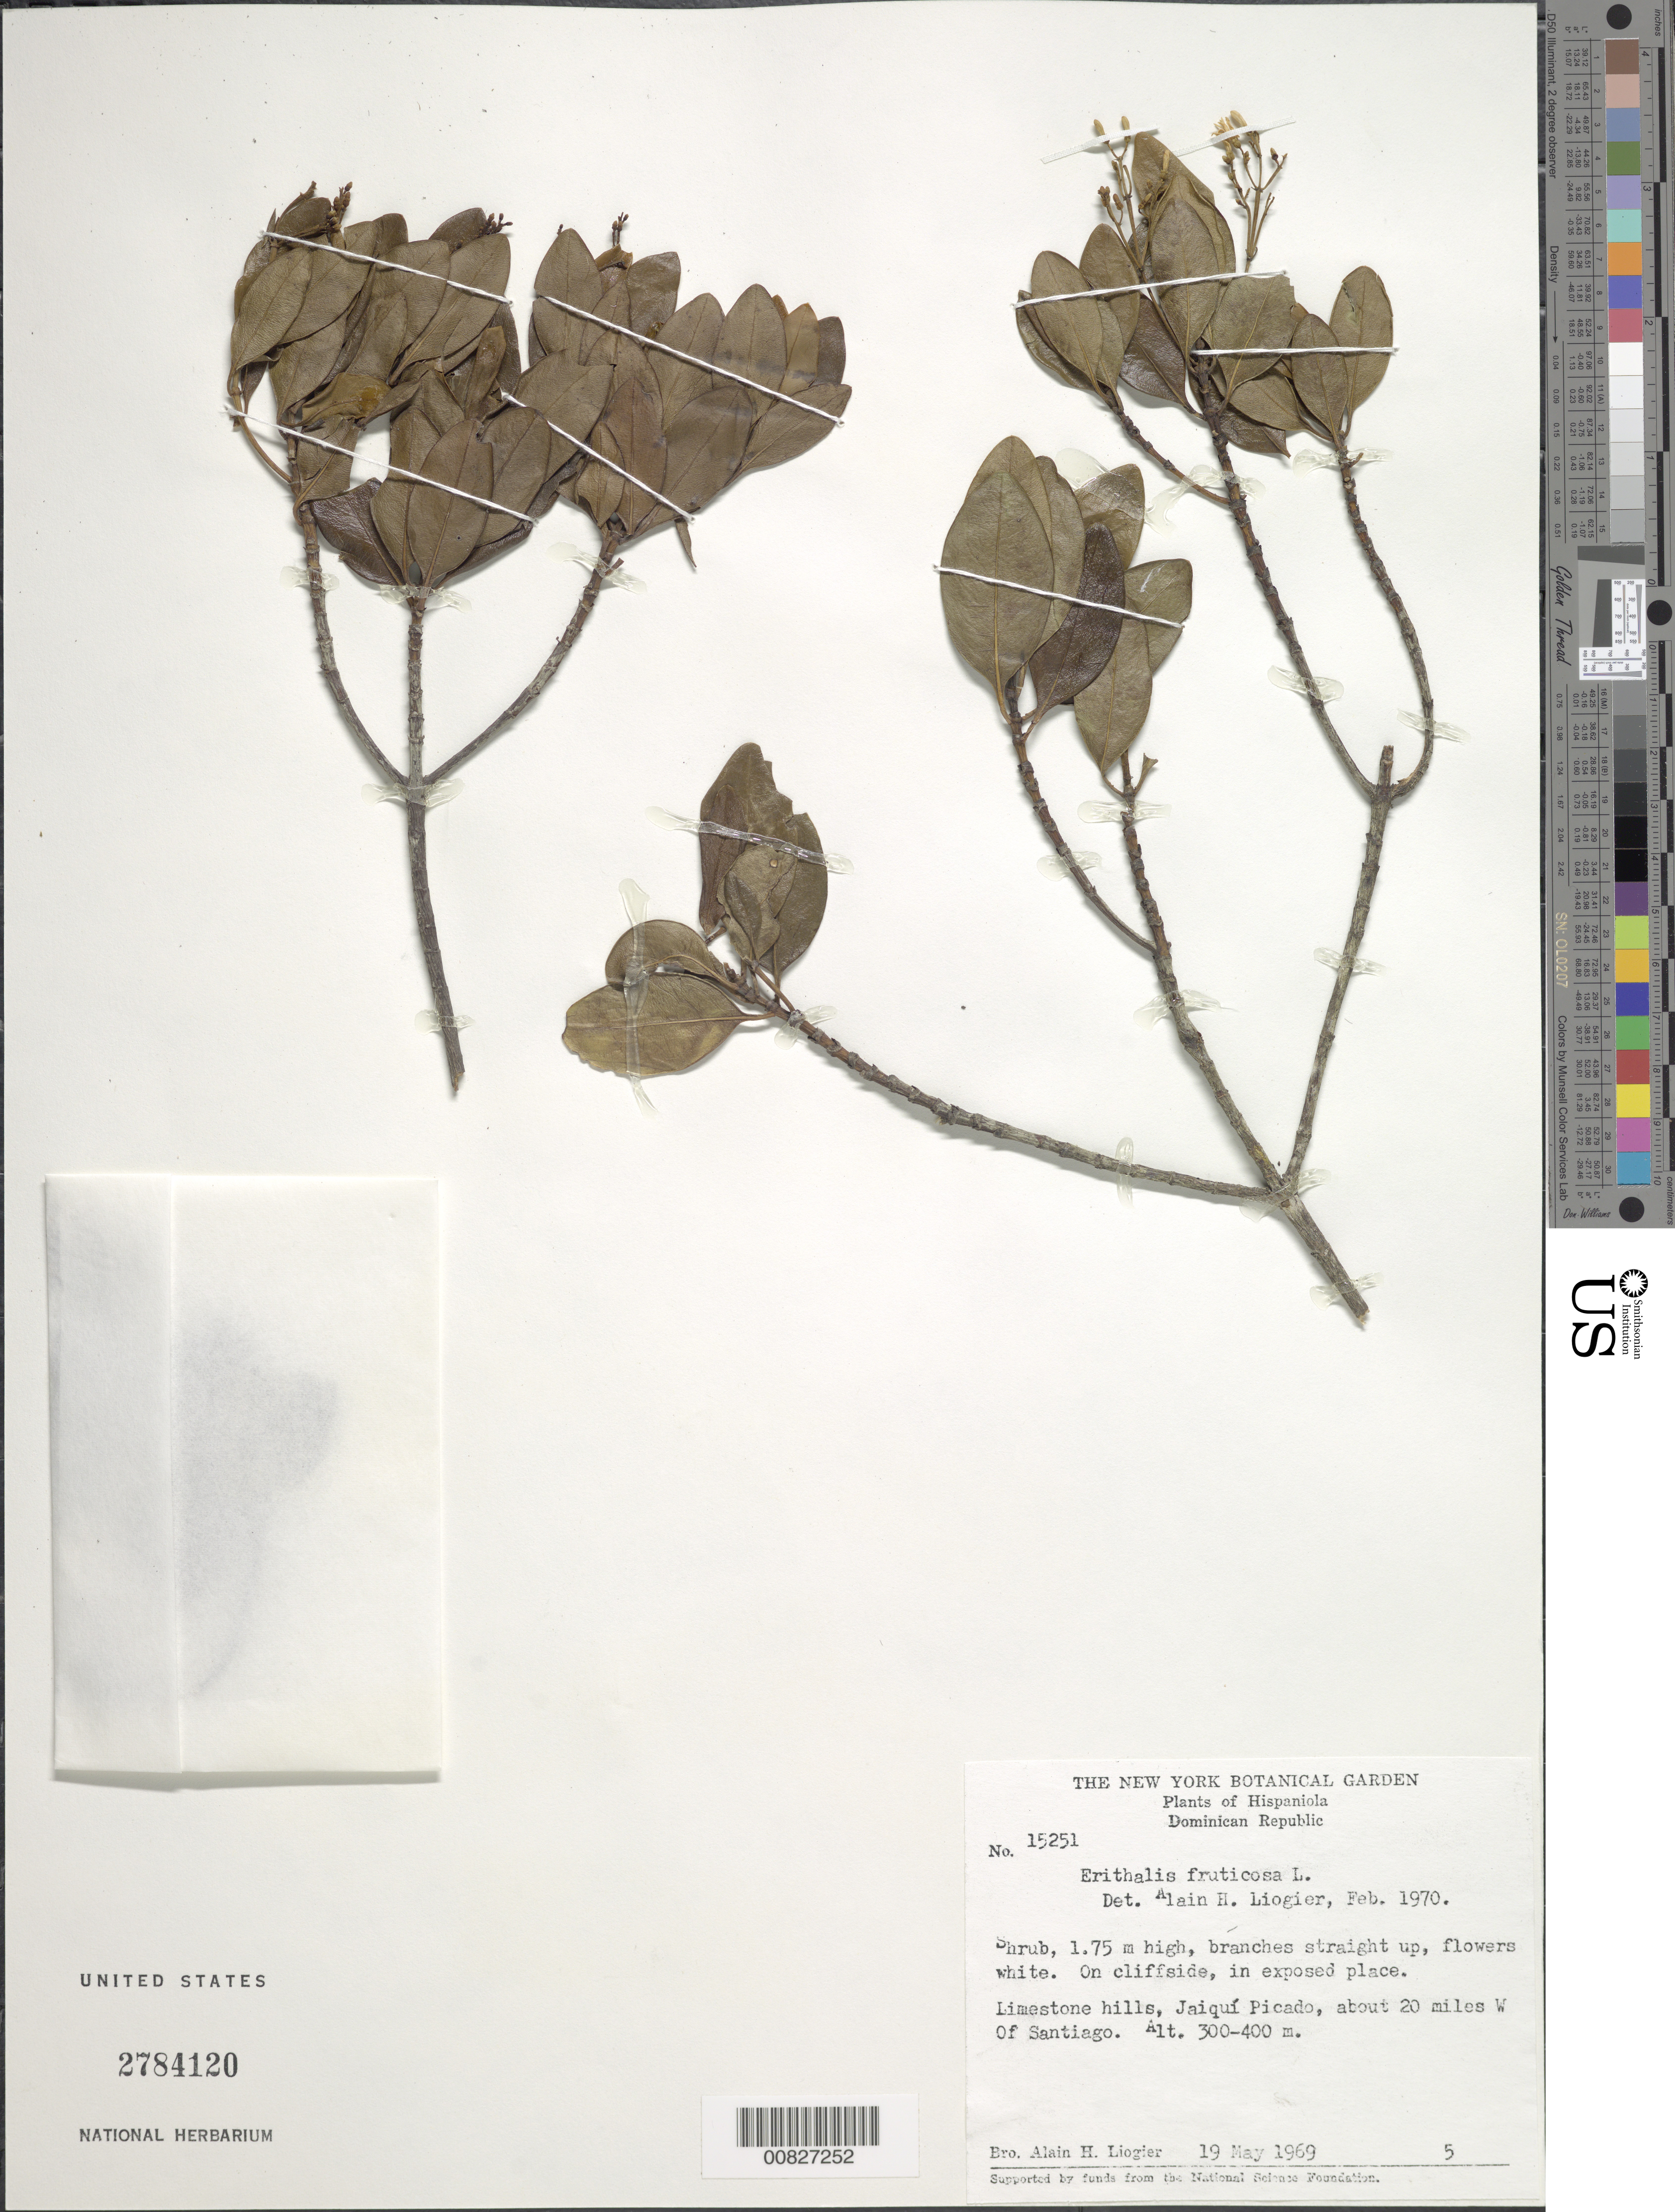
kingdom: Plantae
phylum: Tracheophyta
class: Magnoliopsida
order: Gentianales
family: Rubiaceae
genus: Erithalis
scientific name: Erithalis fruticosa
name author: L.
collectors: A. H. Liogier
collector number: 15251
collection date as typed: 19 May 1969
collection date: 1969-05-19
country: Dominican Republic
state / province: Santiago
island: Hispaniola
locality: Jaiquí Picado, about 20 miles W of Santiago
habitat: In exposed places on cliffside of limestone hills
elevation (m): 300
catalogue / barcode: US 2784120